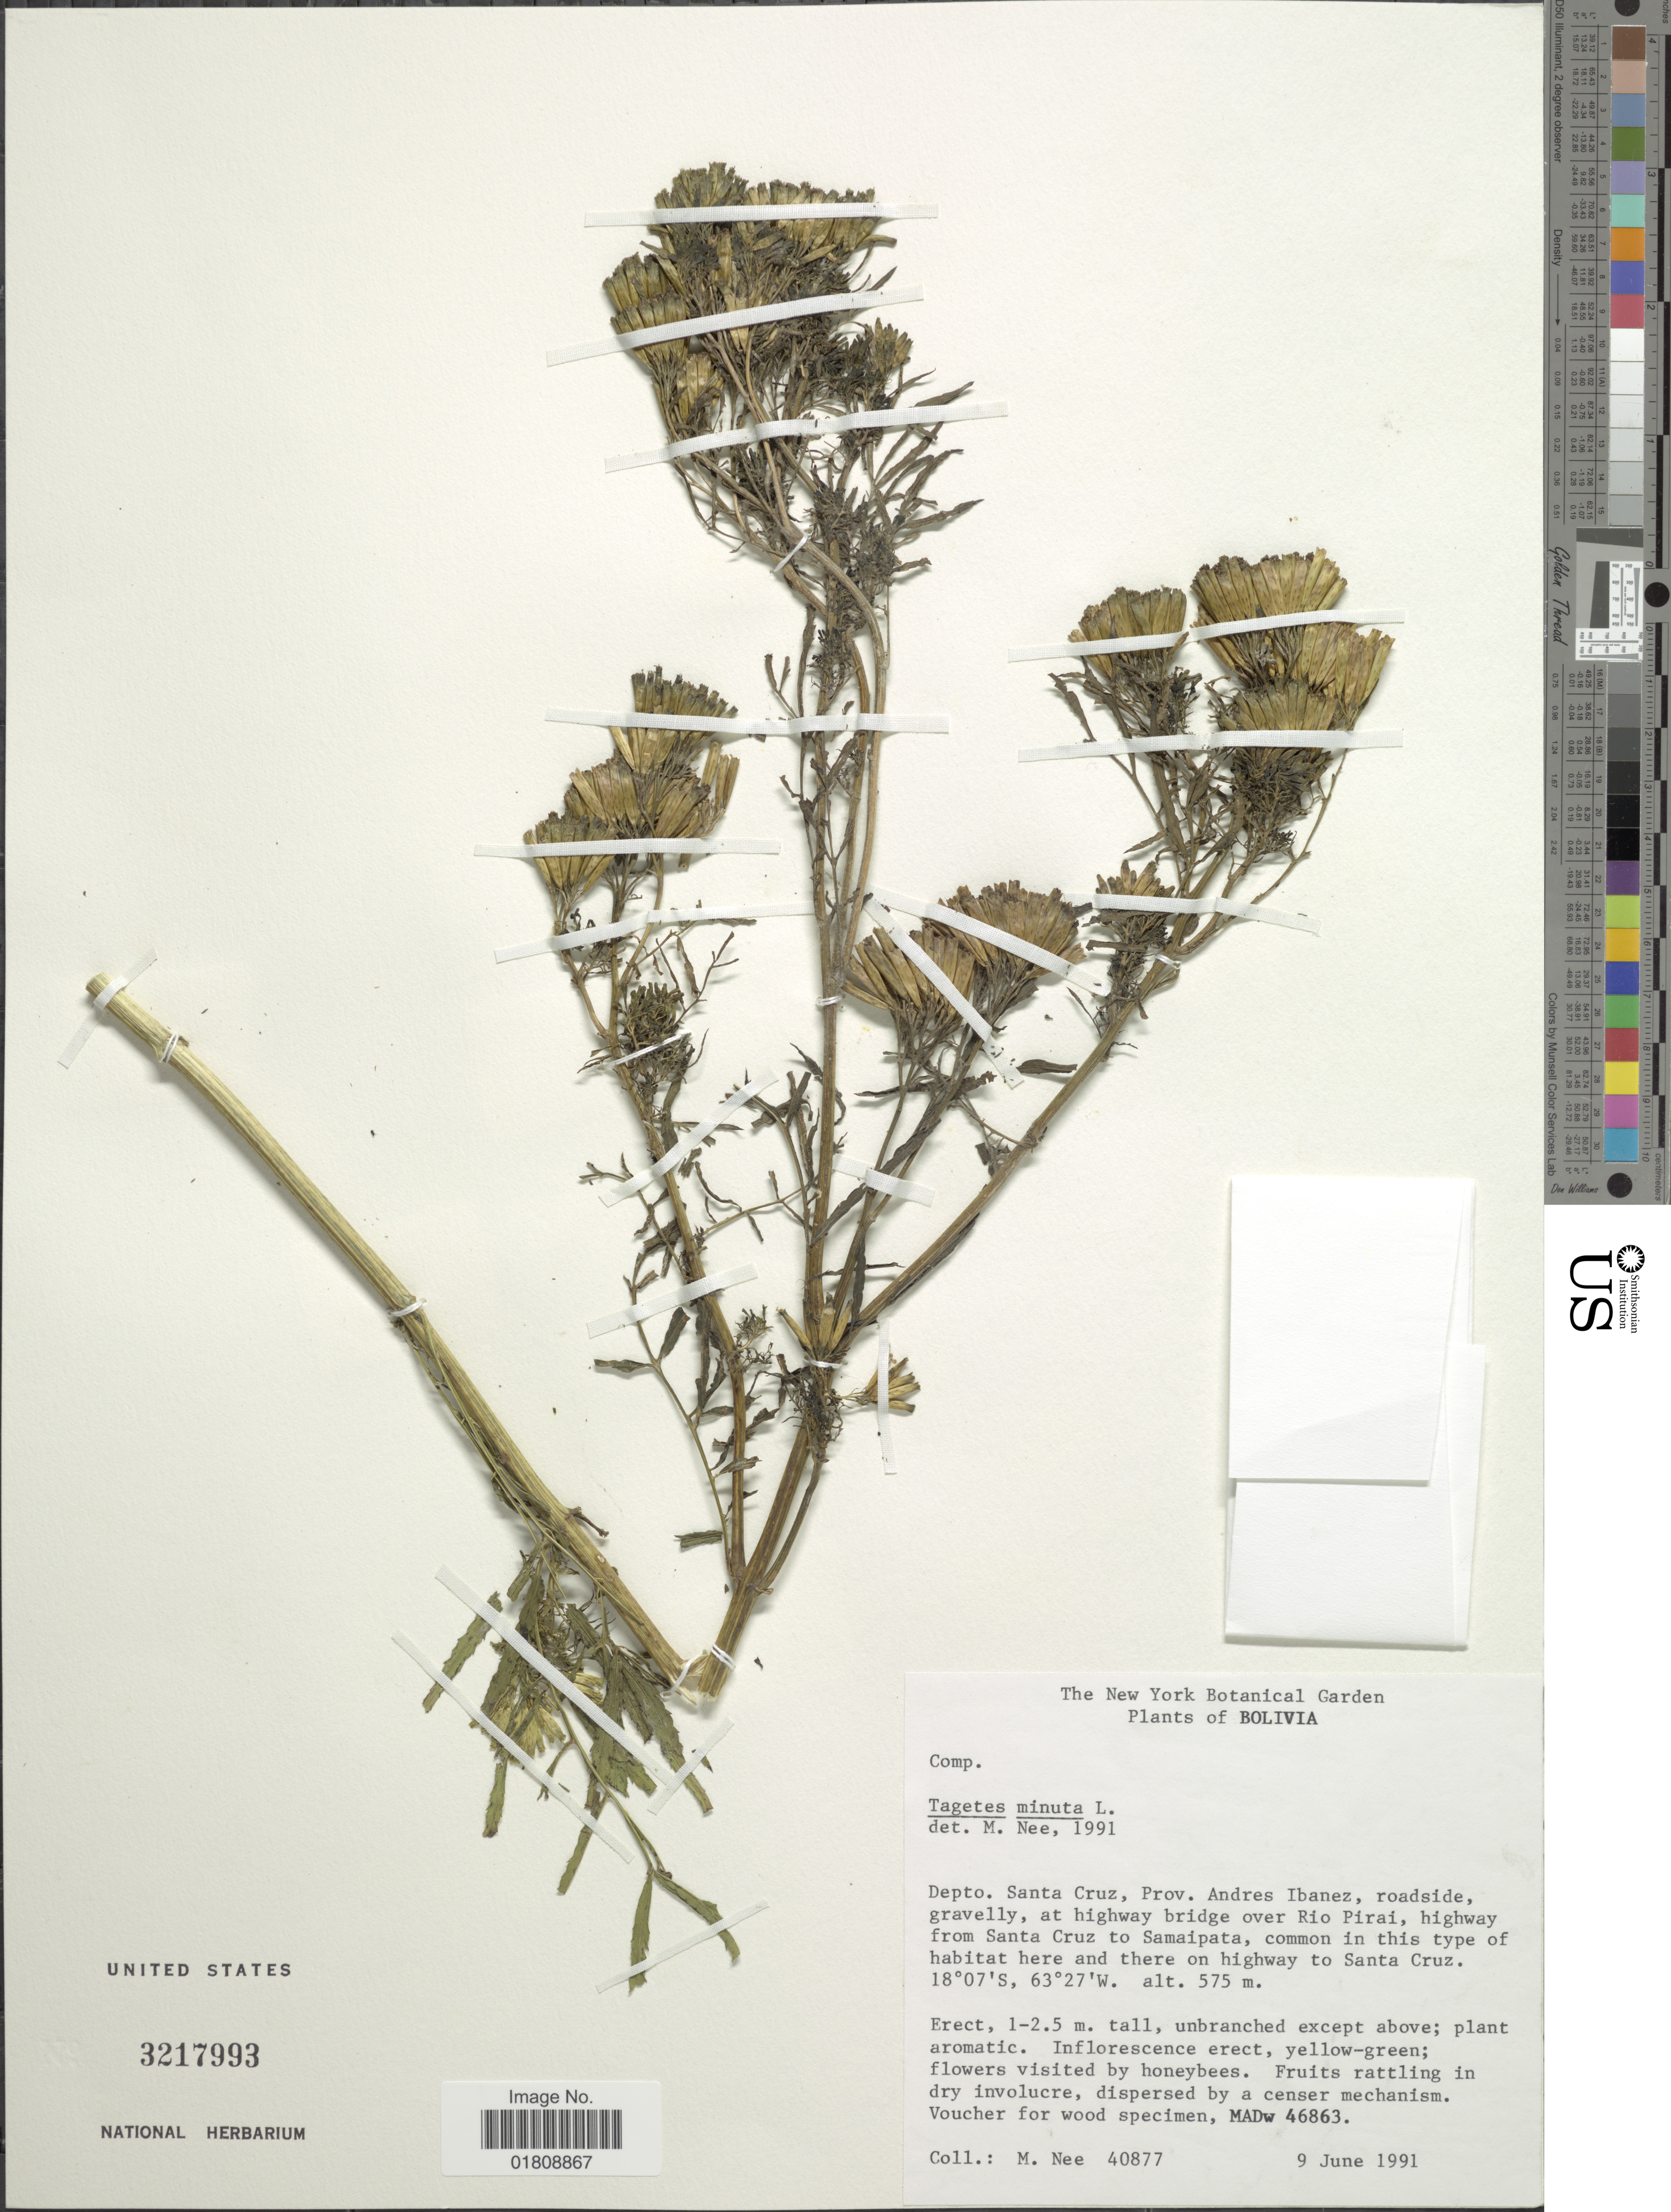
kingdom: Plantae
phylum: Tracheophyta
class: Magnoliopsida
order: Asterales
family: Asteraceae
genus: Tagetes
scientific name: Tagetes minuta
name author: L.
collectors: M. Nee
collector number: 40877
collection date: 1991-06-09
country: Bolivia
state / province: Santa Cruz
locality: Prov. Andres Ibanez, at highway bridge over Rio Pirai, highway from Santa Cruz to Samaipata, highway to Santa Cruz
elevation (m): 575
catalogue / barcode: US 3217993